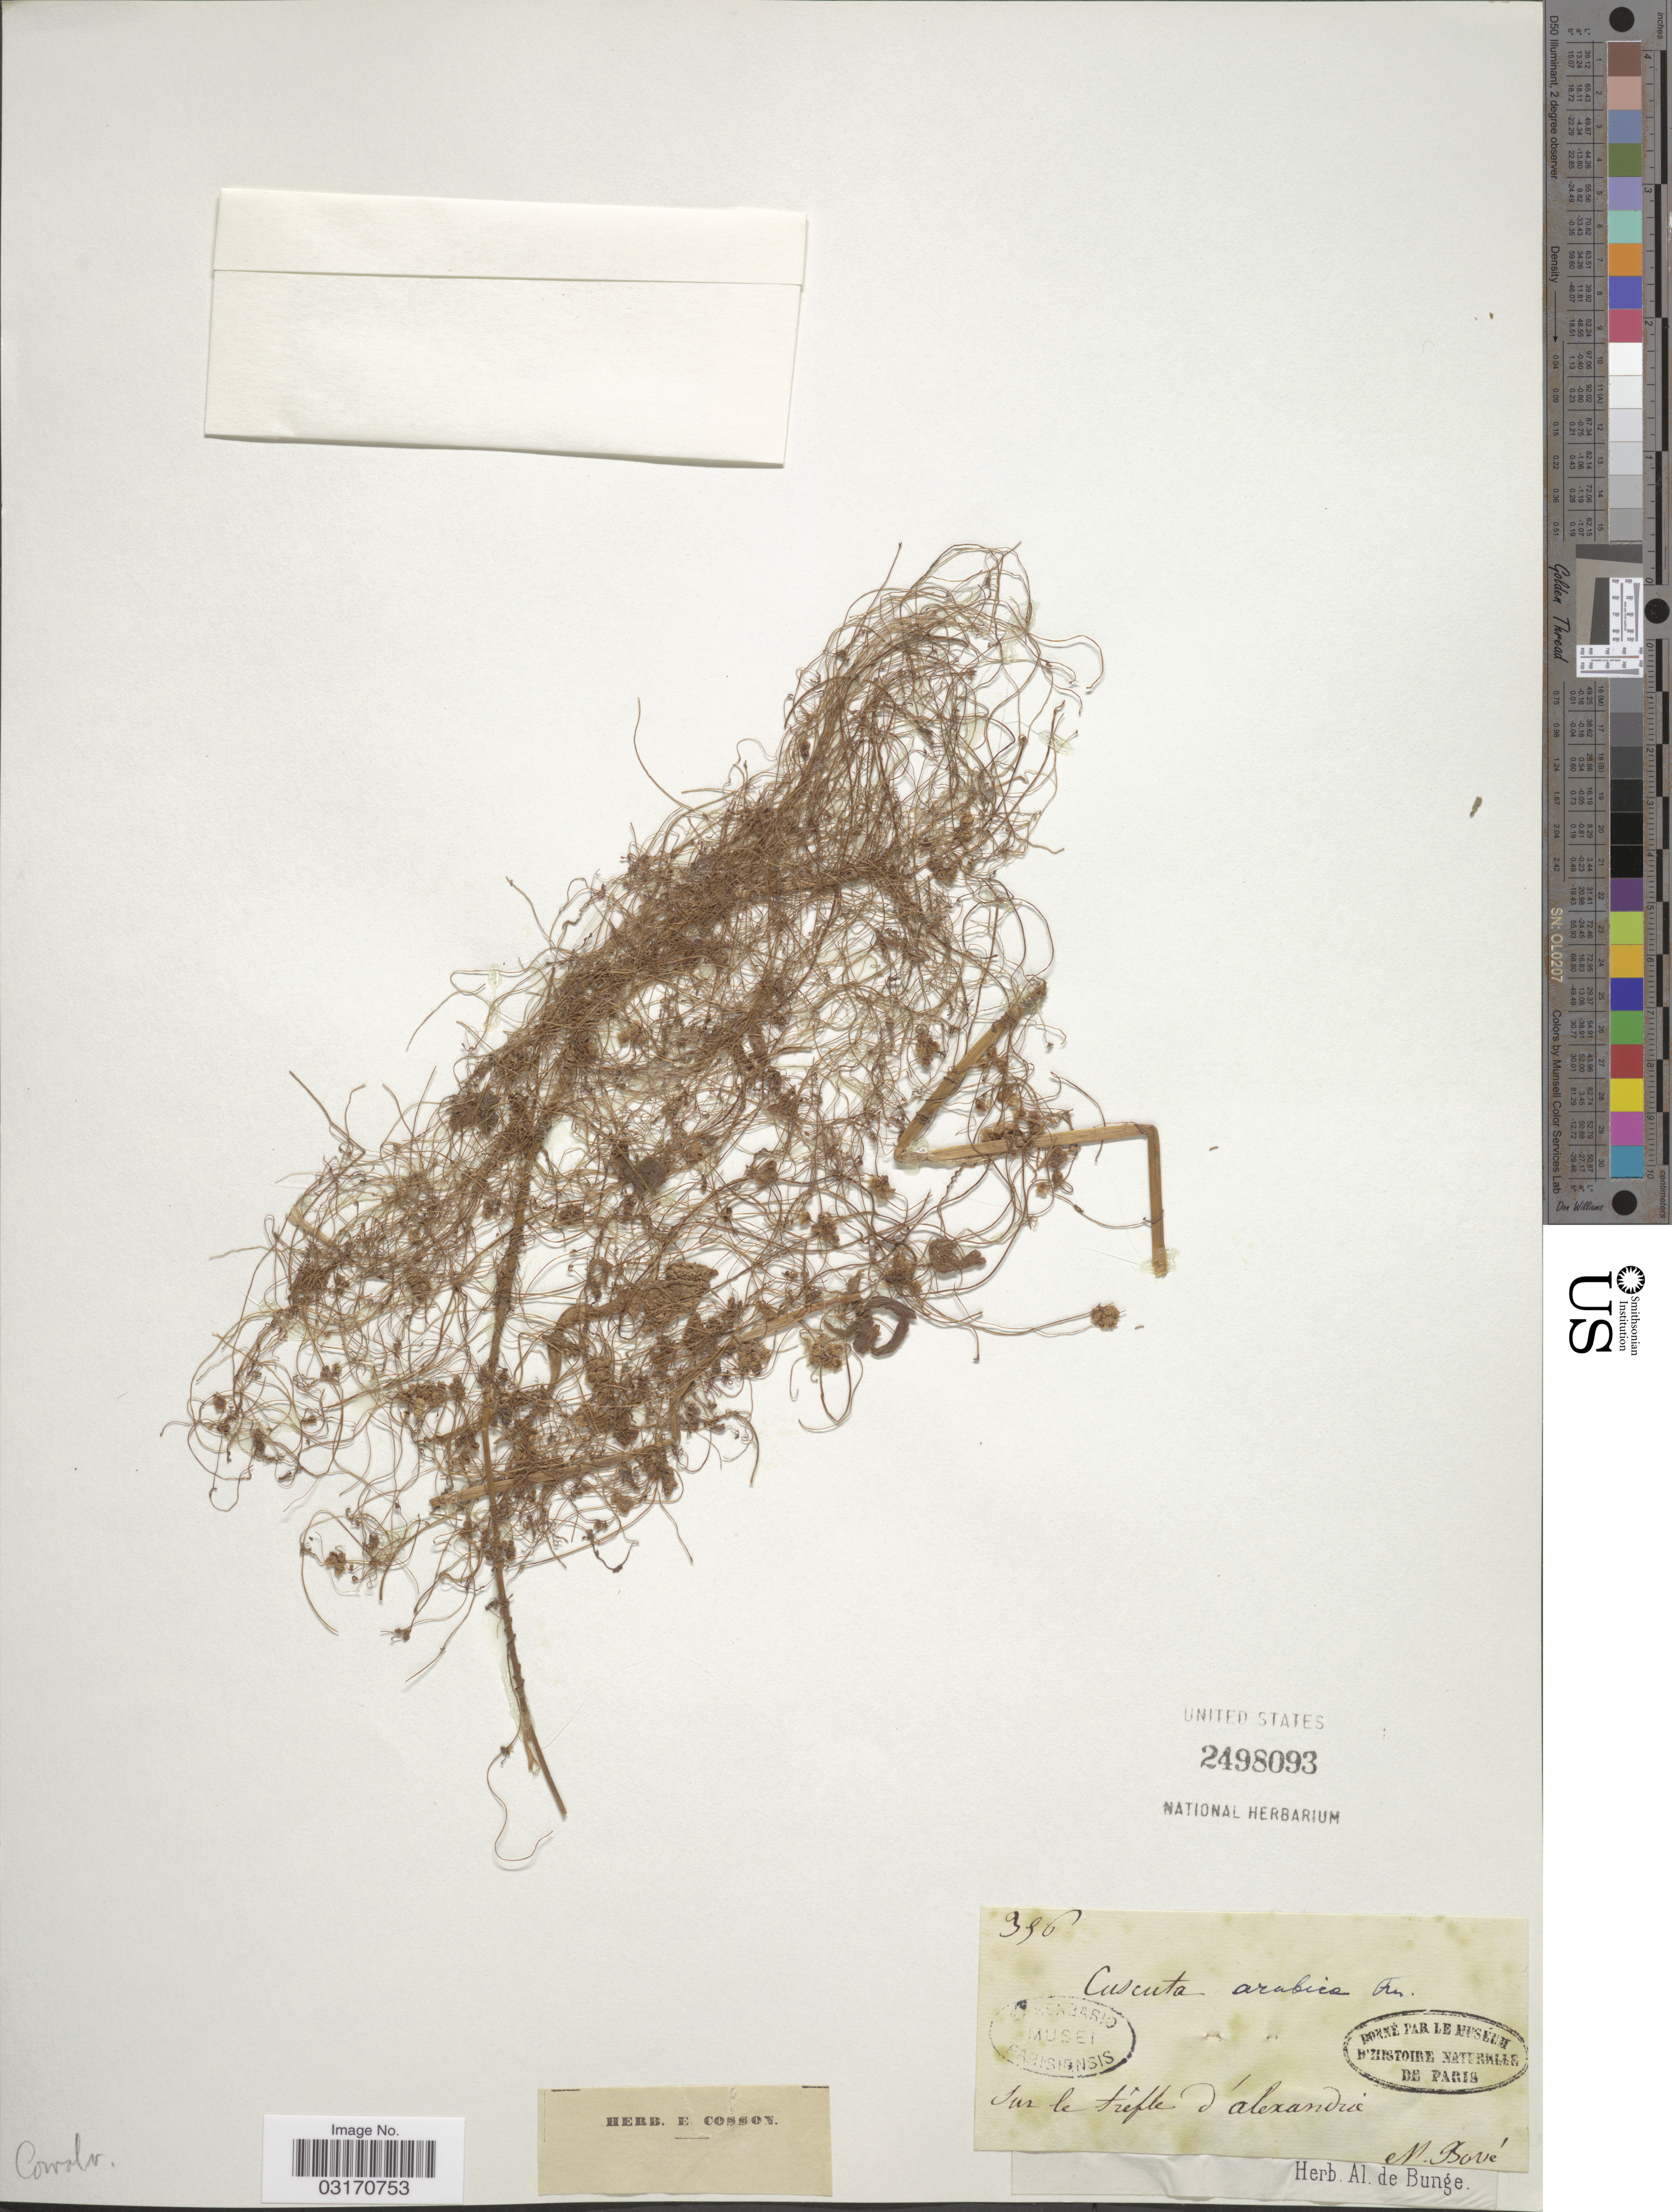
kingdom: Plantae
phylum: Tracheophyta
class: Magnoliopsida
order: Solanales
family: Convolvulaceae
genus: Cuscuta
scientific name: Cuscuta arabica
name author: Wight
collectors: N. Bové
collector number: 356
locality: Sur le trêfle d'alexandrie.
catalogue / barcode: US 2498093